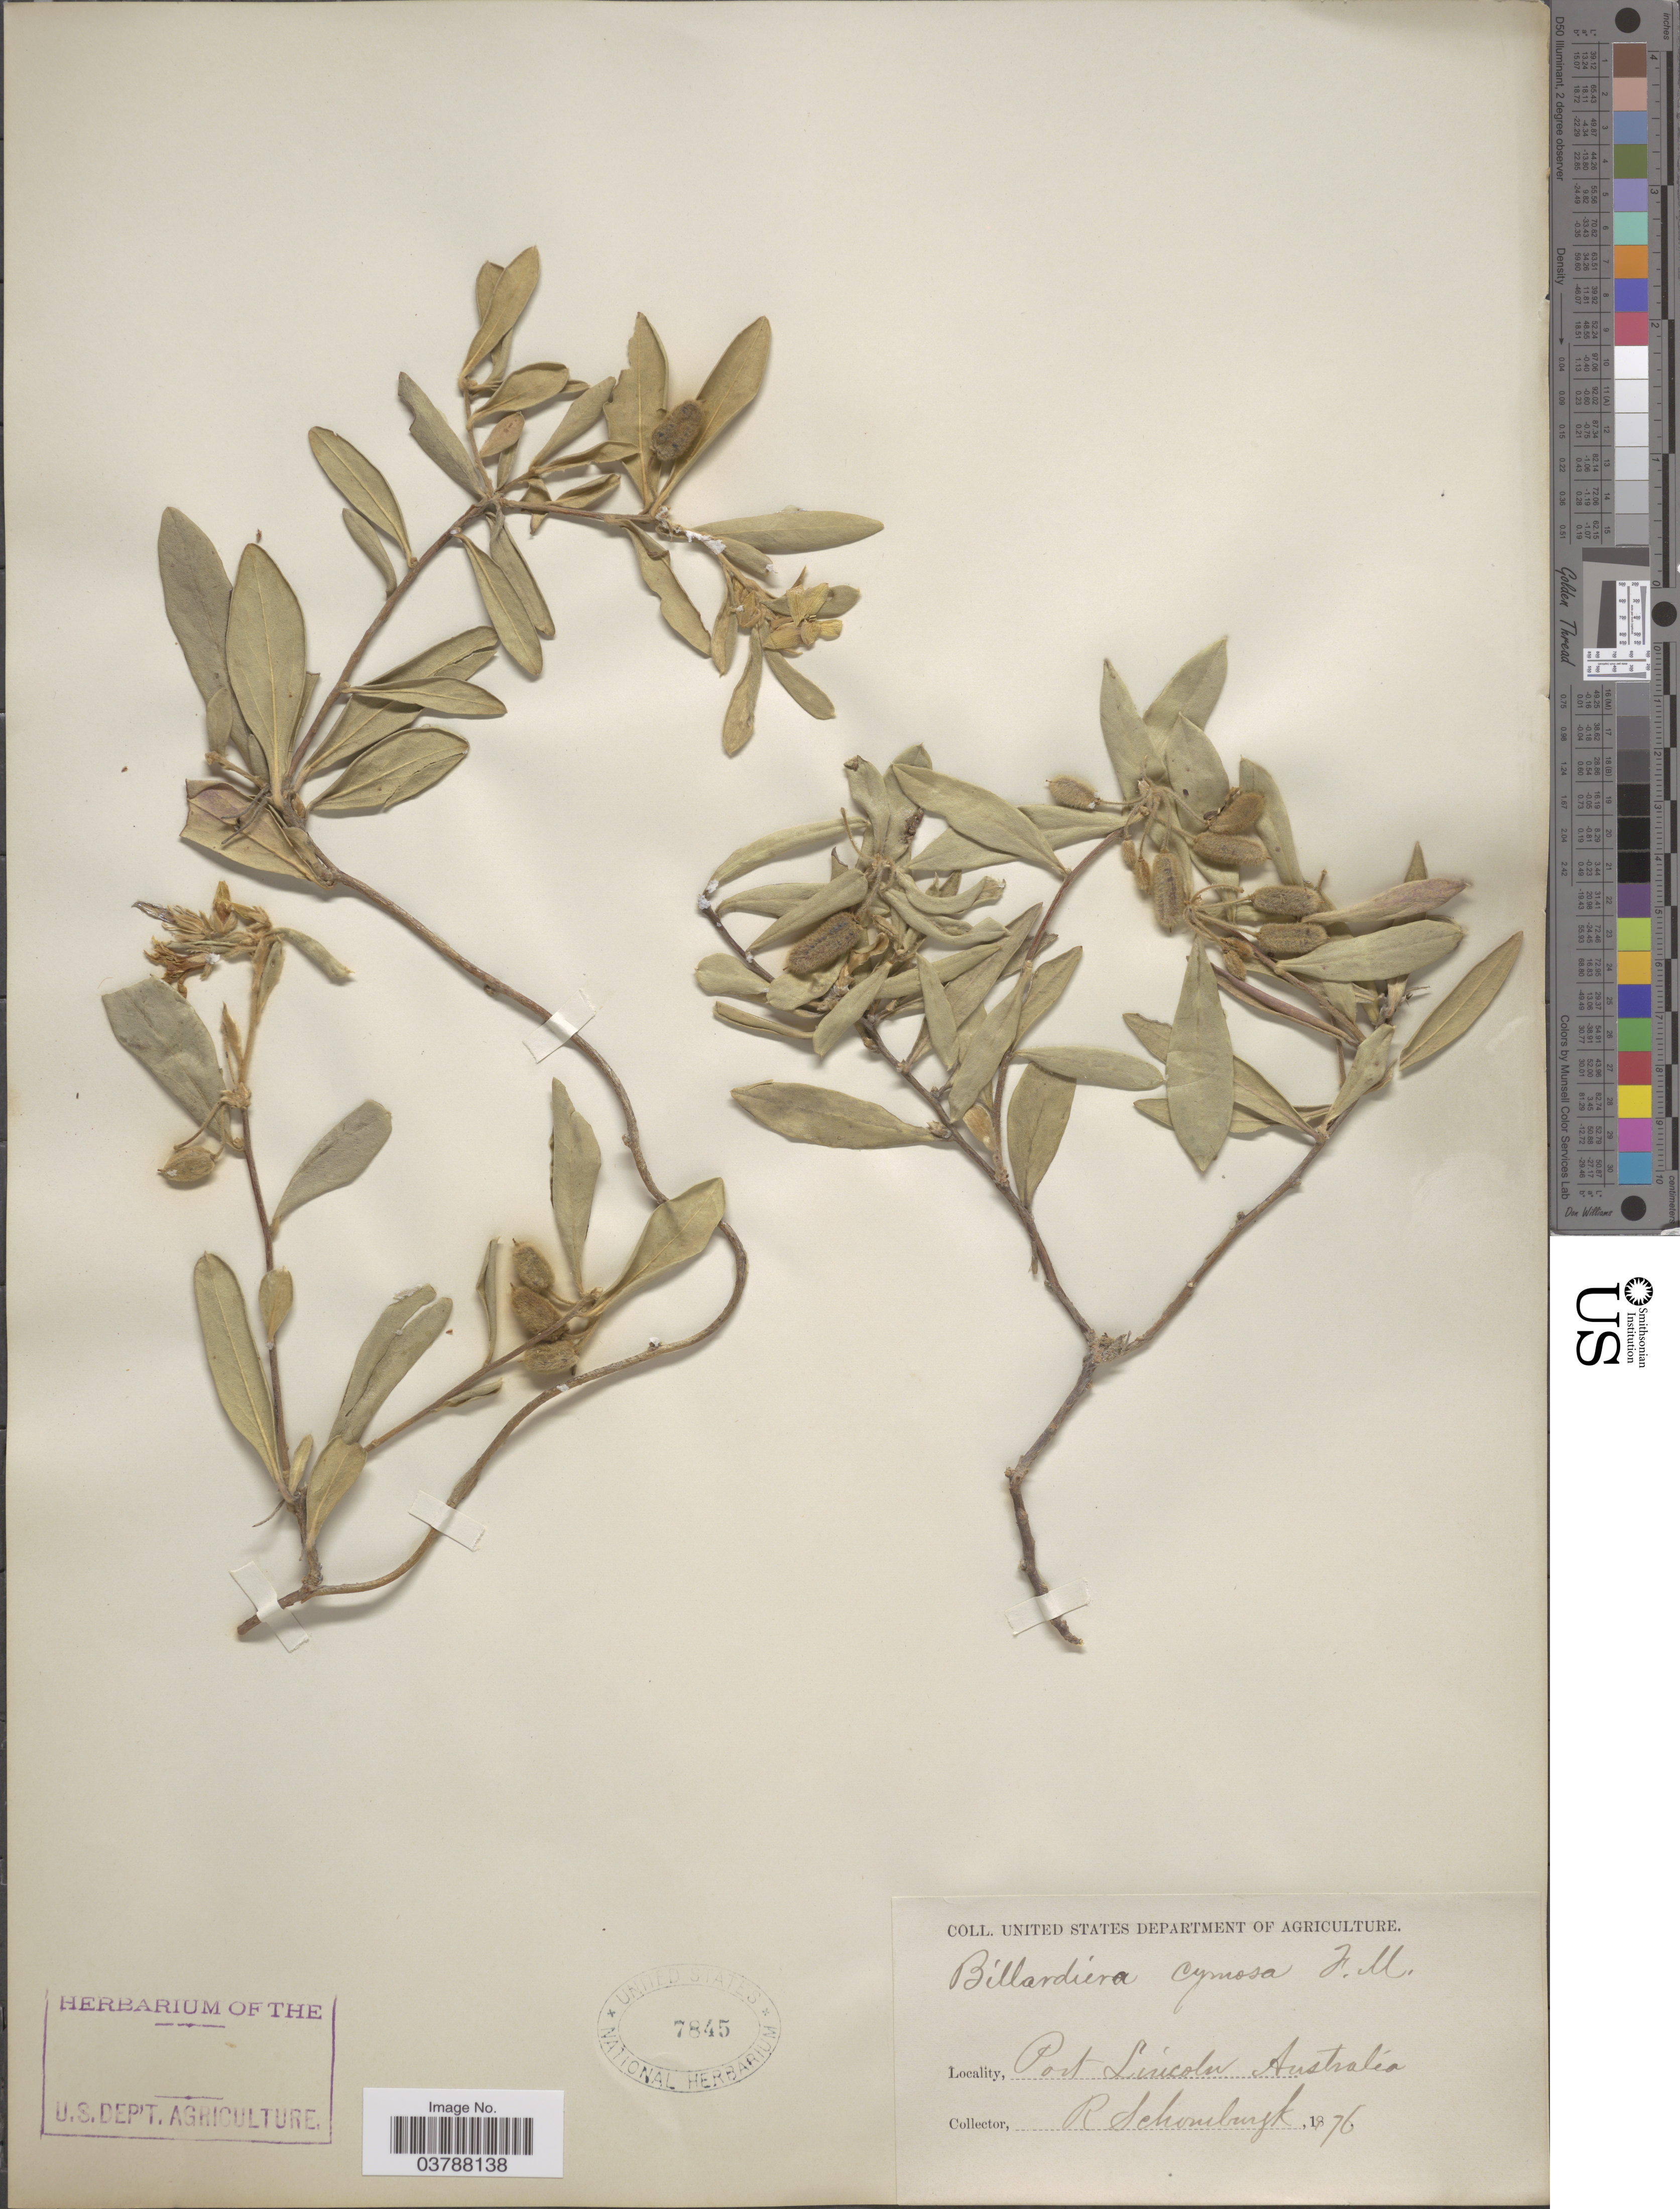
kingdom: Plantae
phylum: Tracheophyta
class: Magnoliopsida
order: Apiales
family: Pittosporaceae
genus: Billardiera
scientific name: Billardiera cymosa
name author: F. Muell.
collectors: M. R. Schomburgk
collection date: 1876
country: Australia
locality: Port Lincoln.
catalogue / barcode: US 7845